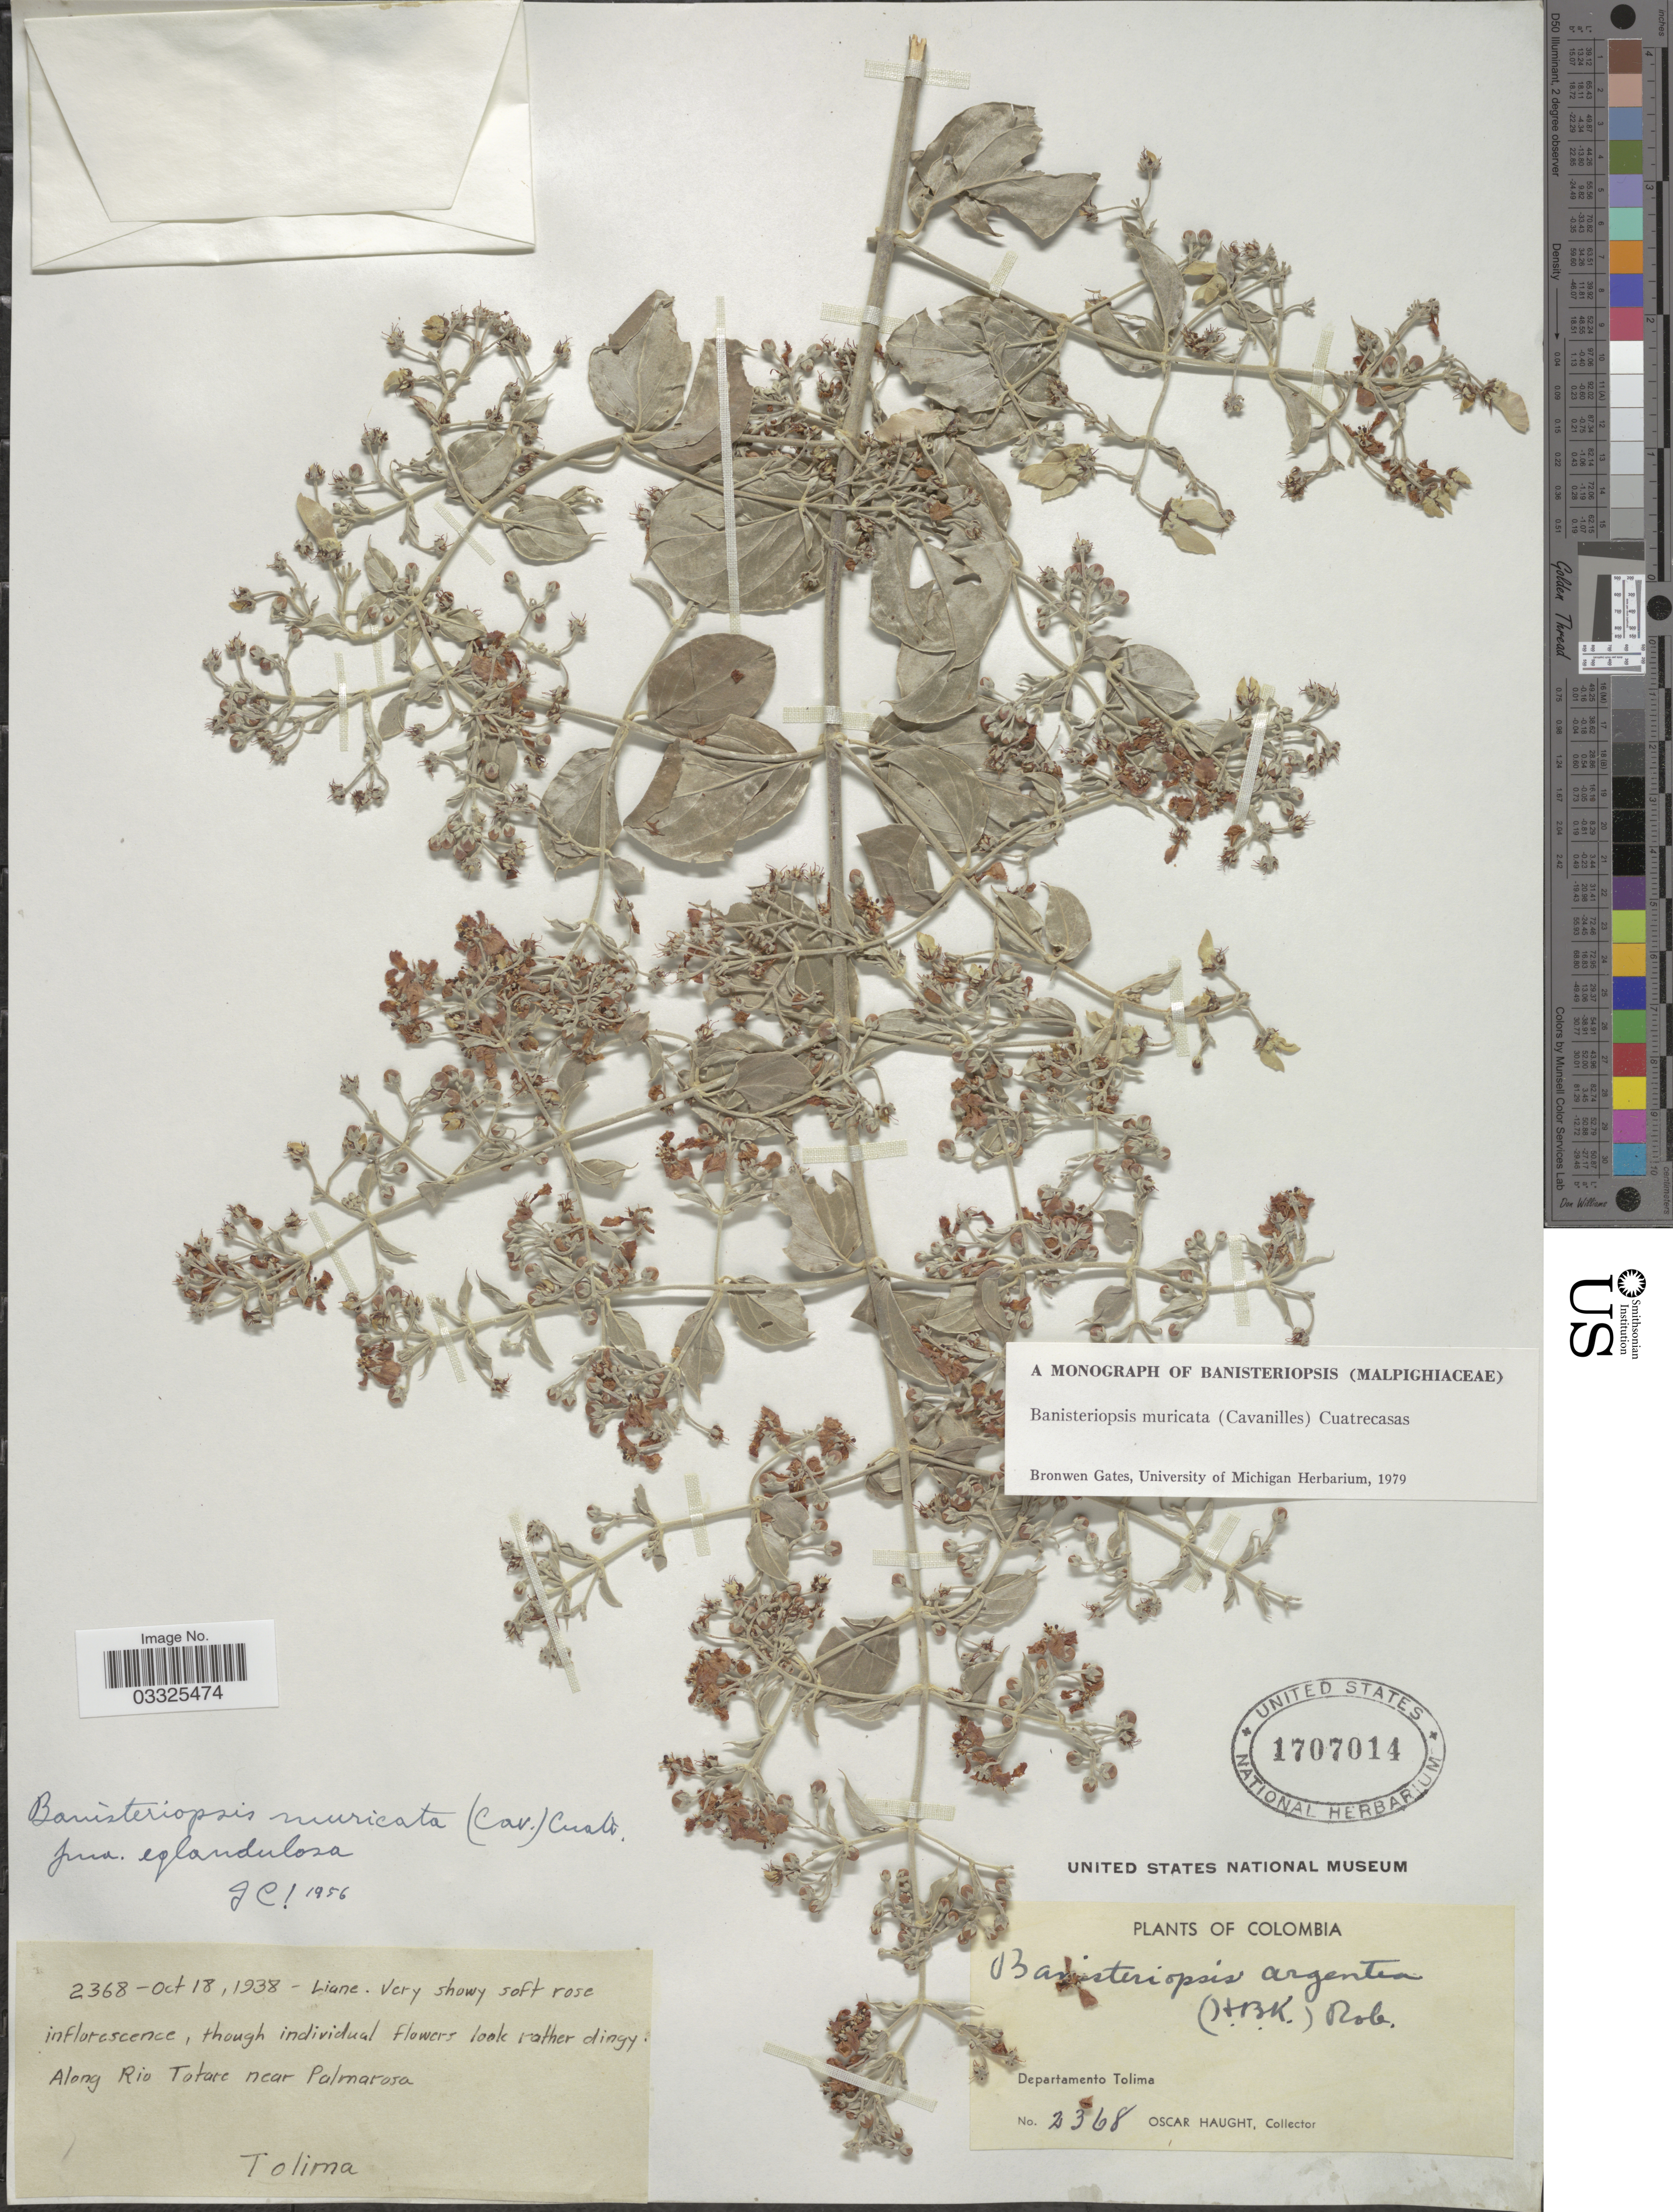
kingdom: Plantae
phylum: Tracheophyta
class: Magnoliopsida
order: Malpighiales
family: Malpighiaceae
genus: Banisteriopsis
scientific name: Banisteriopsis muricata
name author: (Cav.) Cuatrec.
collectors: O. L. Haught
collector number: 2368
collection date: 1938-10-18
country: Colombia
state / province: Tolima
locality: Departamento Tolima, Along Rio Totare near Palmarosa.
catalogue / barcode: US 1707014